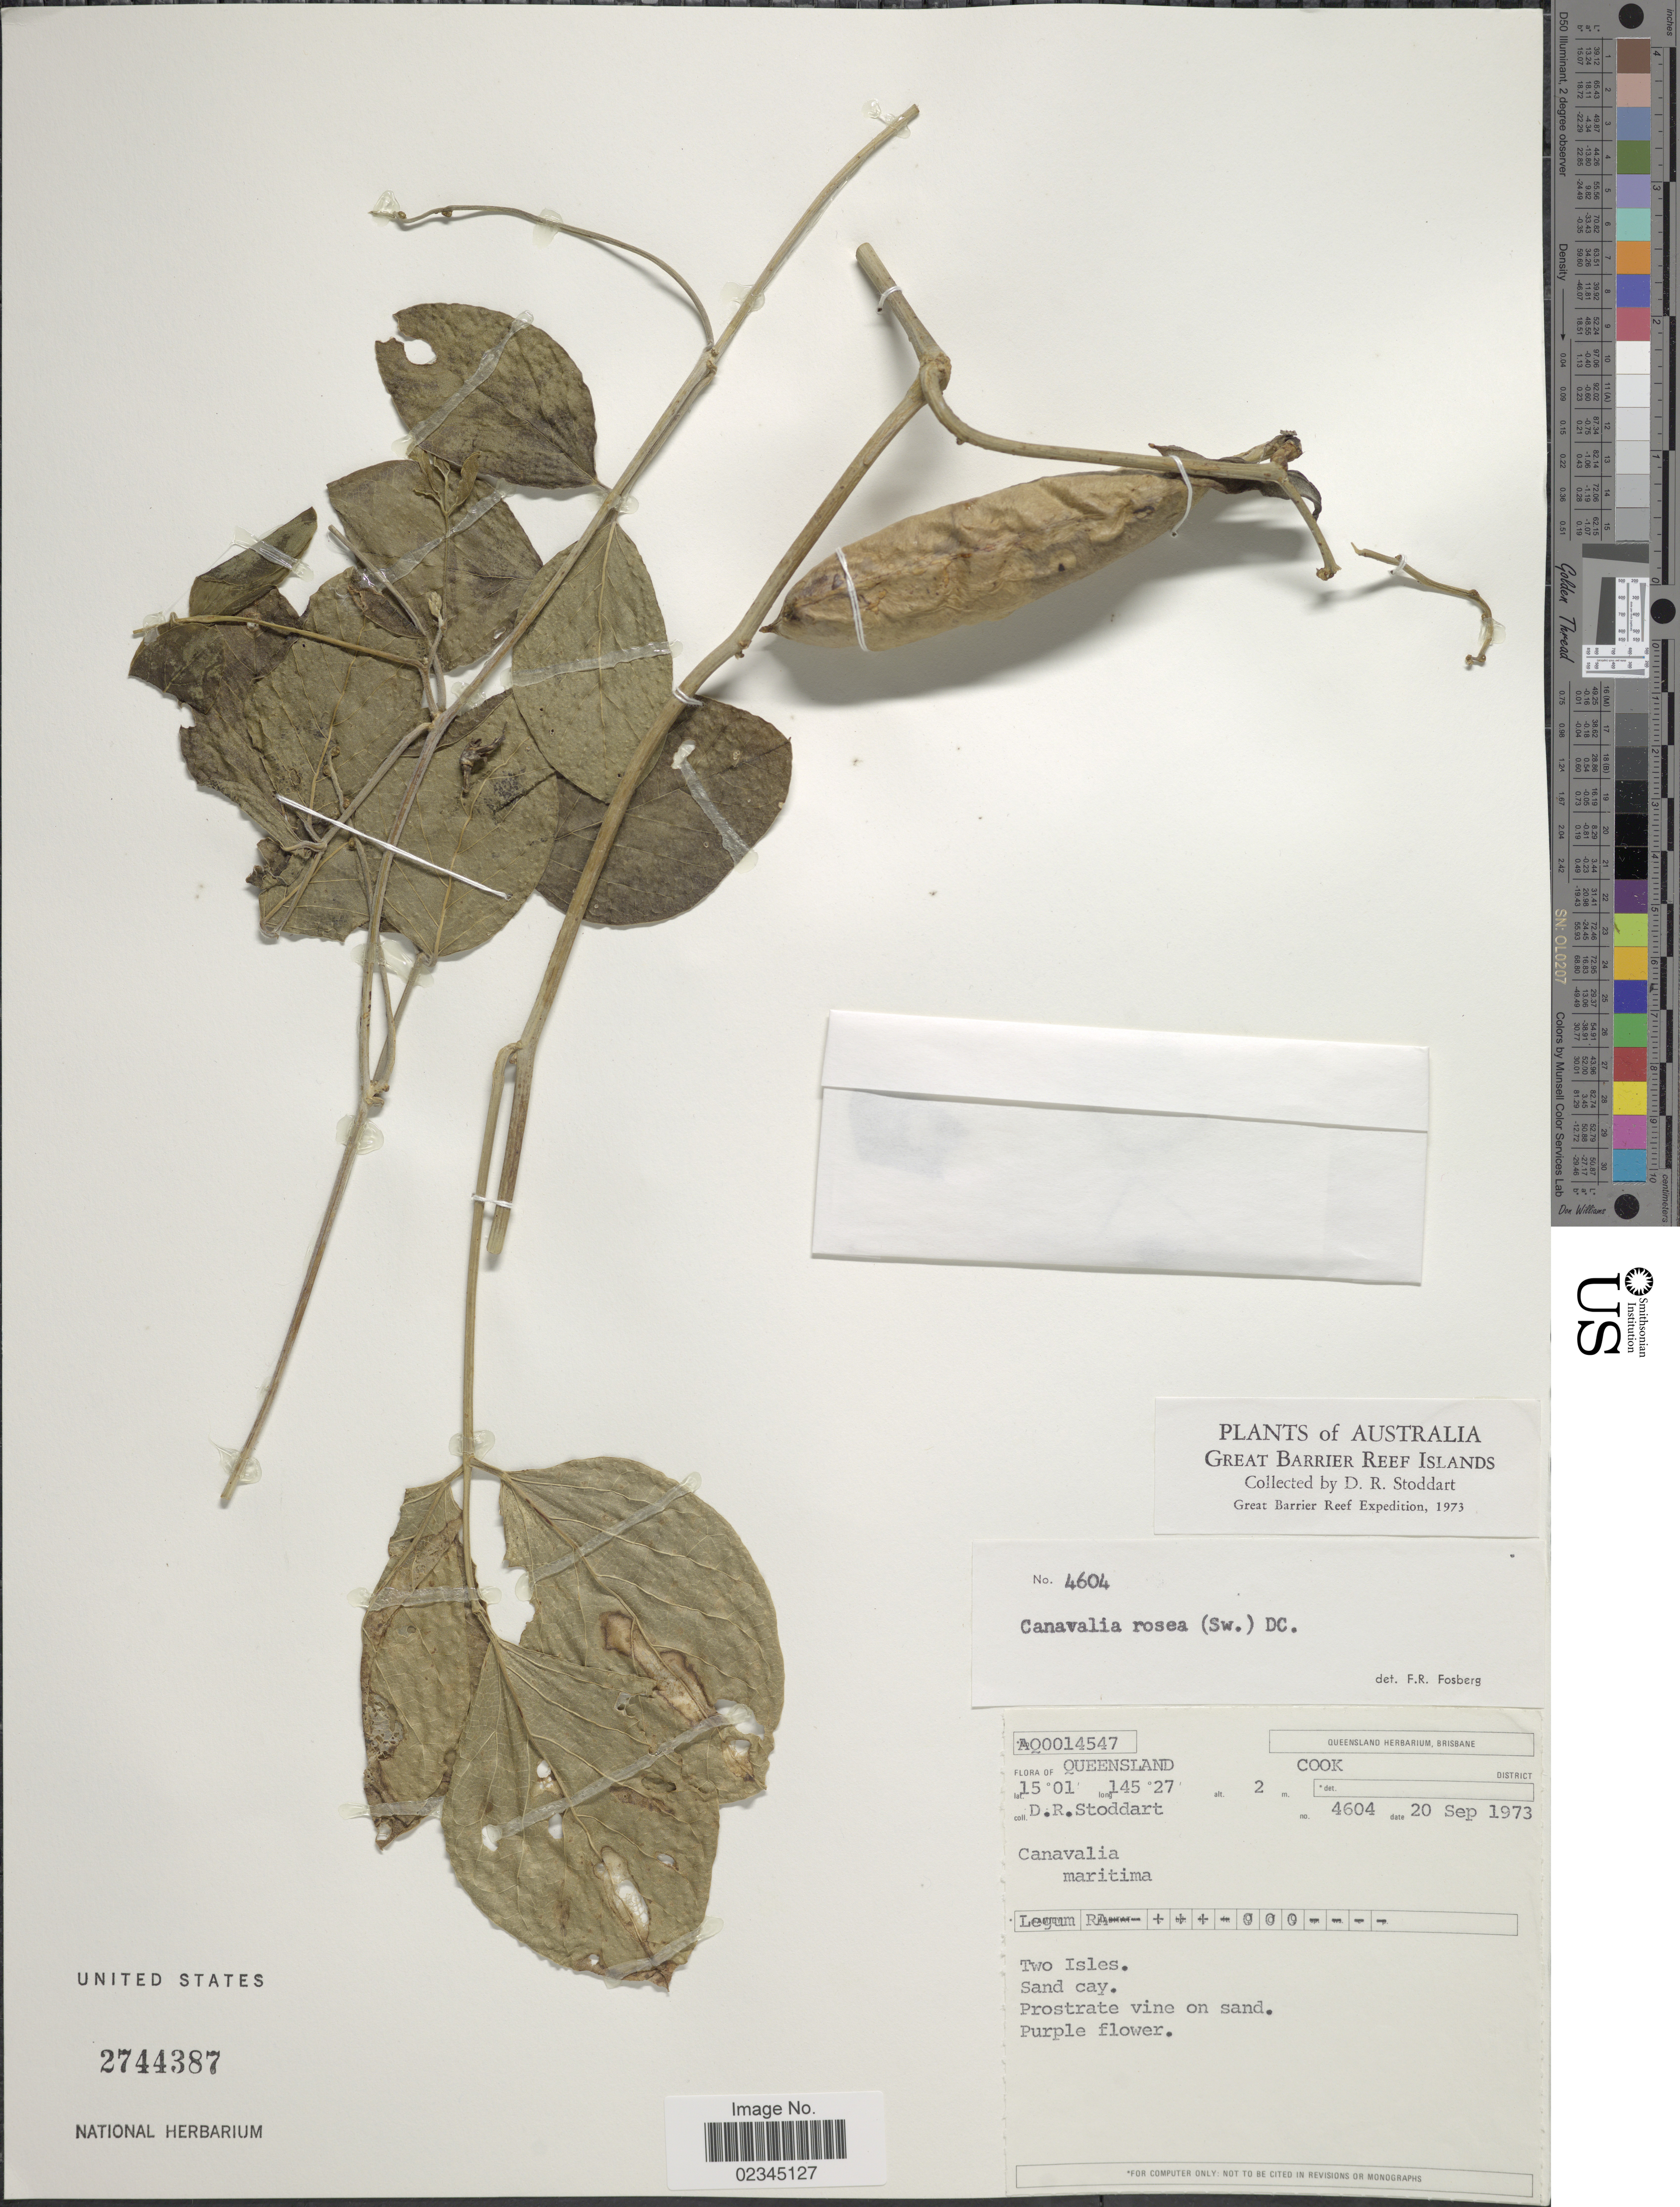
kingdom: Plantae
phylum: Tracheophyta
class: Magnoliopsida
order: Fabales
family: Fabaceae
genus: Canavalia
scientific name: Canavalia rosea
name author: (Sw.) DC.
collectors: D. R. Stoddart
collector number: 4604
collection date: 1973-09-20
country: Australia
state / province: Queensland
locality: Queensland, Cook District. Two Isles.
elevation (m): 2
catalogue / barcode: US 2744387